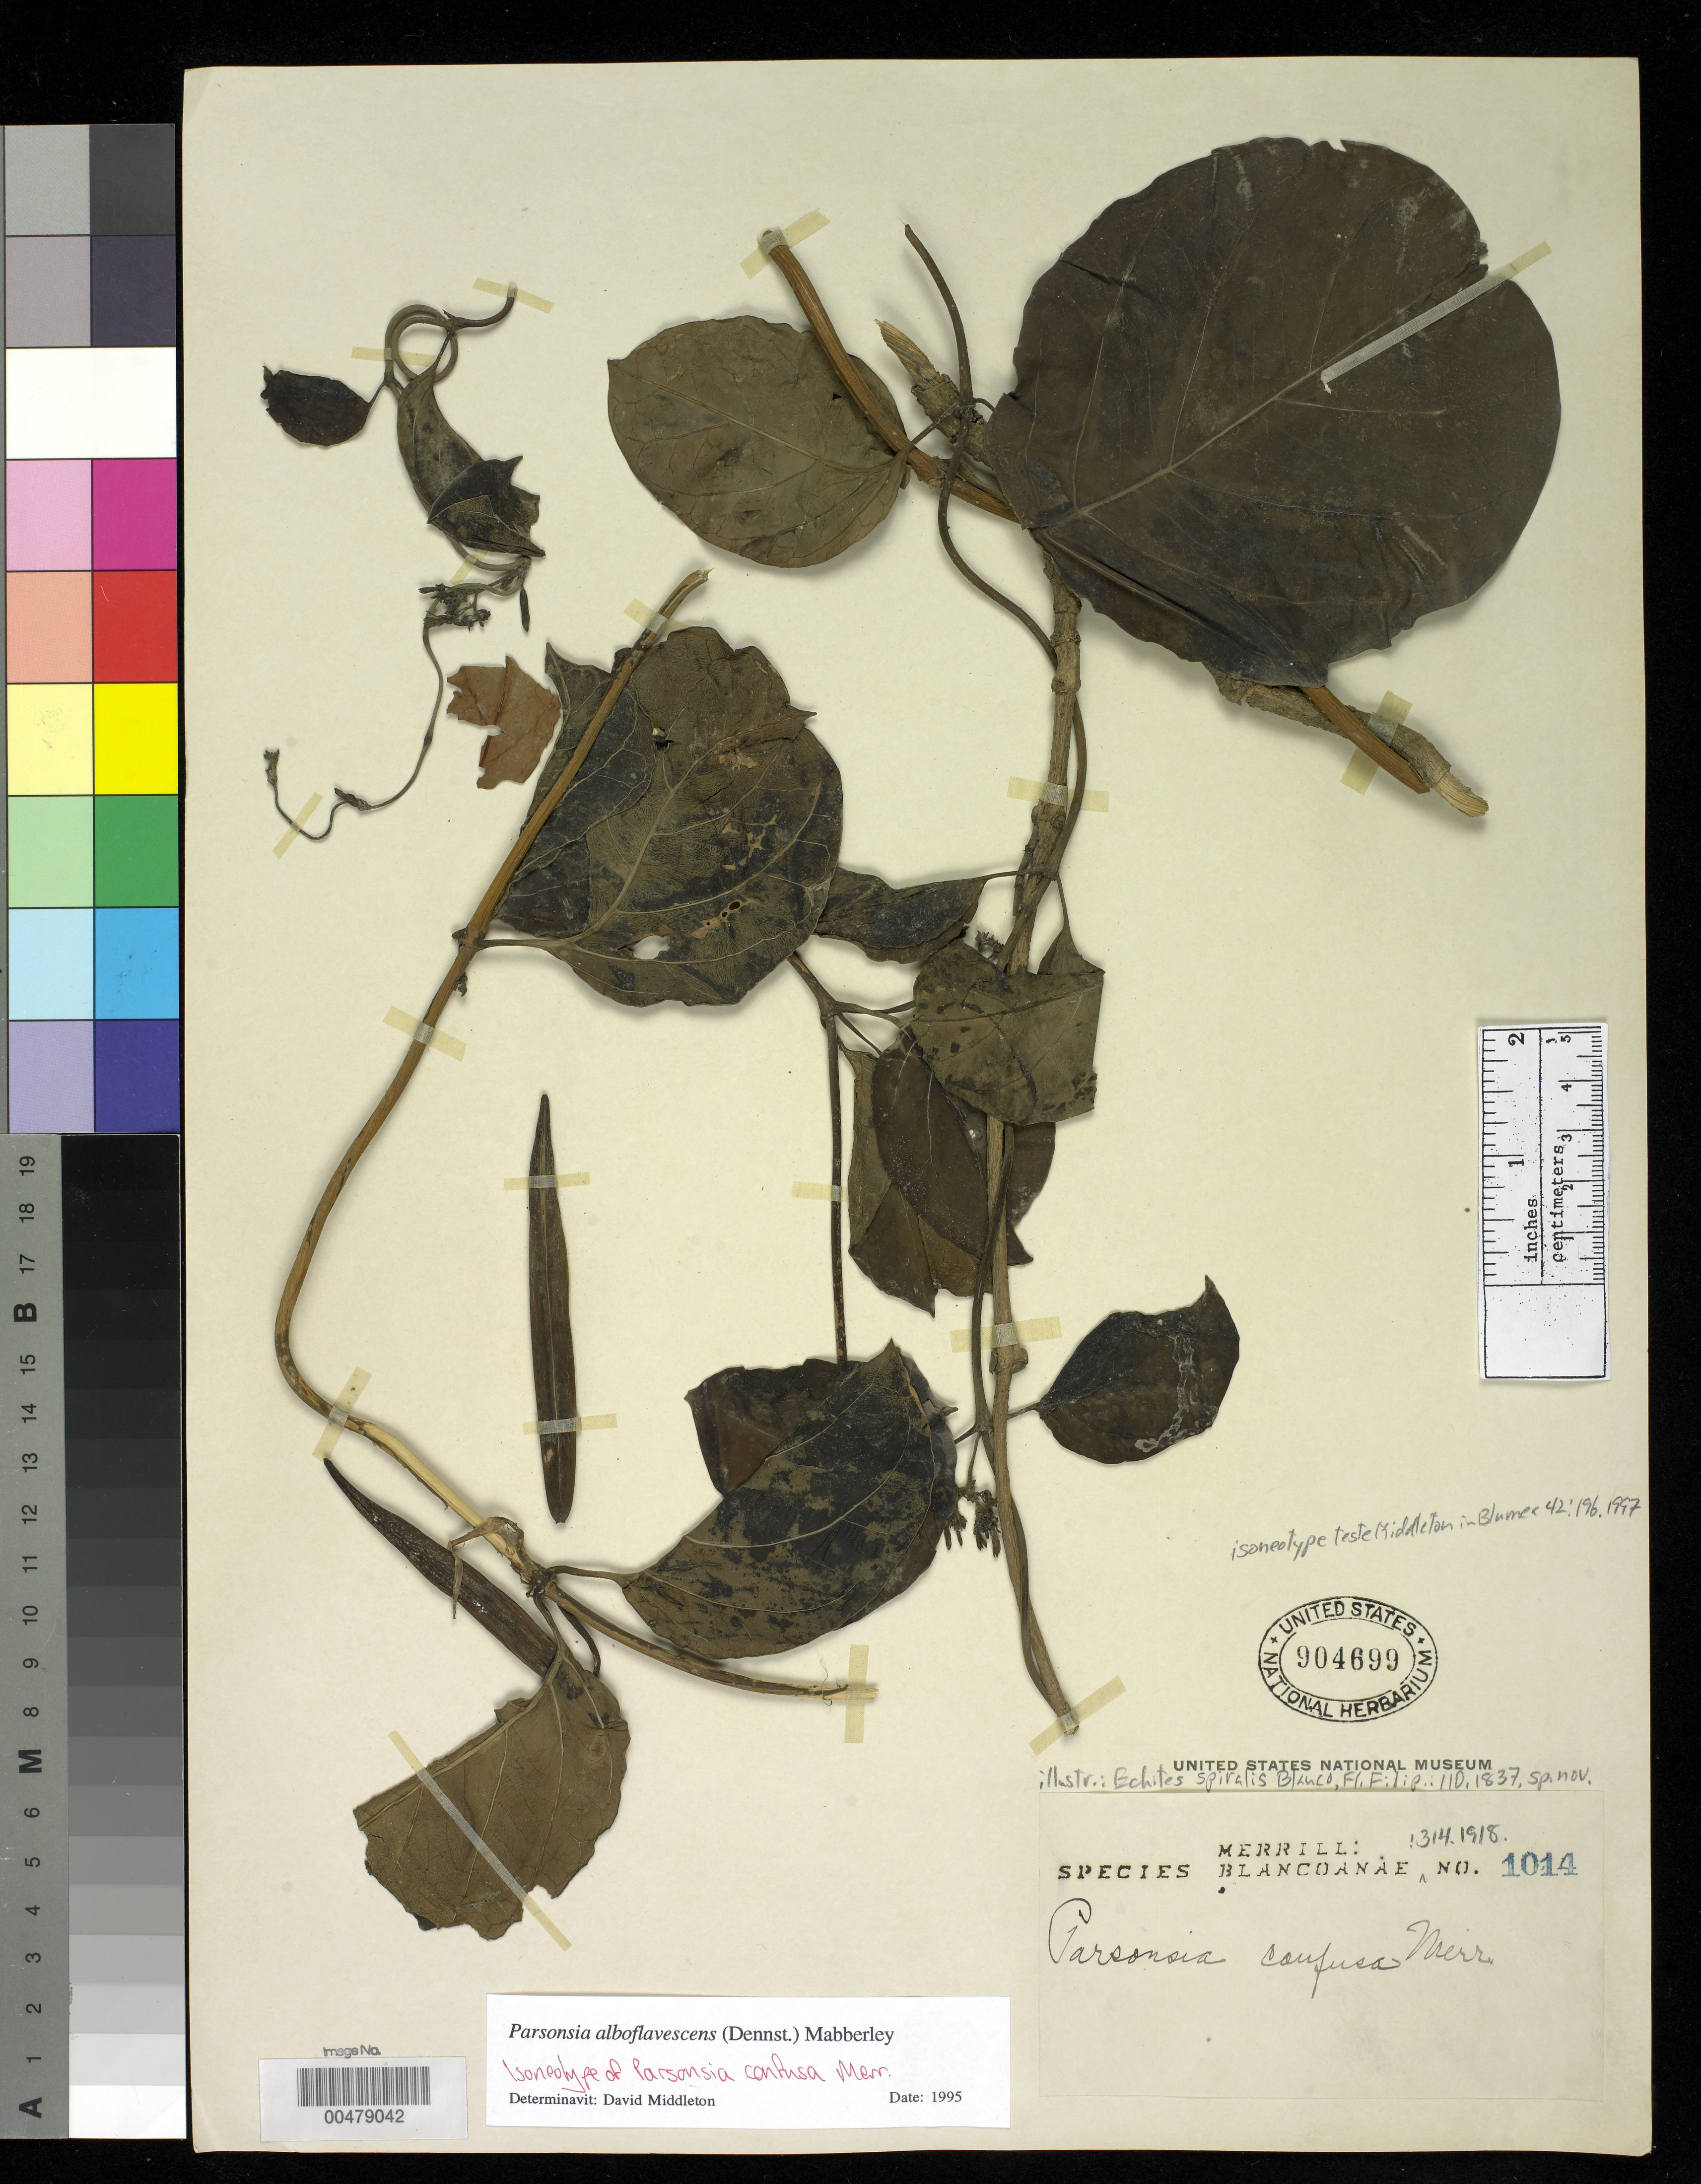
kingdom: Plantae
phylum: Tracheophyta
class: Magnoliopsida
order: Gentianales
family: Apocynaceae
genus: Echites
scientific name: Echites spiralis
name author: Blanco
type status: Isoneotype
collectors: E. D. Merrill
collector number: Sp. Blancoan. 1014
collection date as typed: May 1916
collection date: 1916-05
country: Philippines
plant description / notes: Cited by E.D. Merrill in Sp. Blancoan. 313. 1918.; Also an isoneotype of Parsonsia confusa Merr.; Nom. nov. for Echites spiralis Blanco, non Parsonsia spiralis Wall.; Also an isoneotype of Echites spiralis Blanco.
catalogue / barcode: US 904699